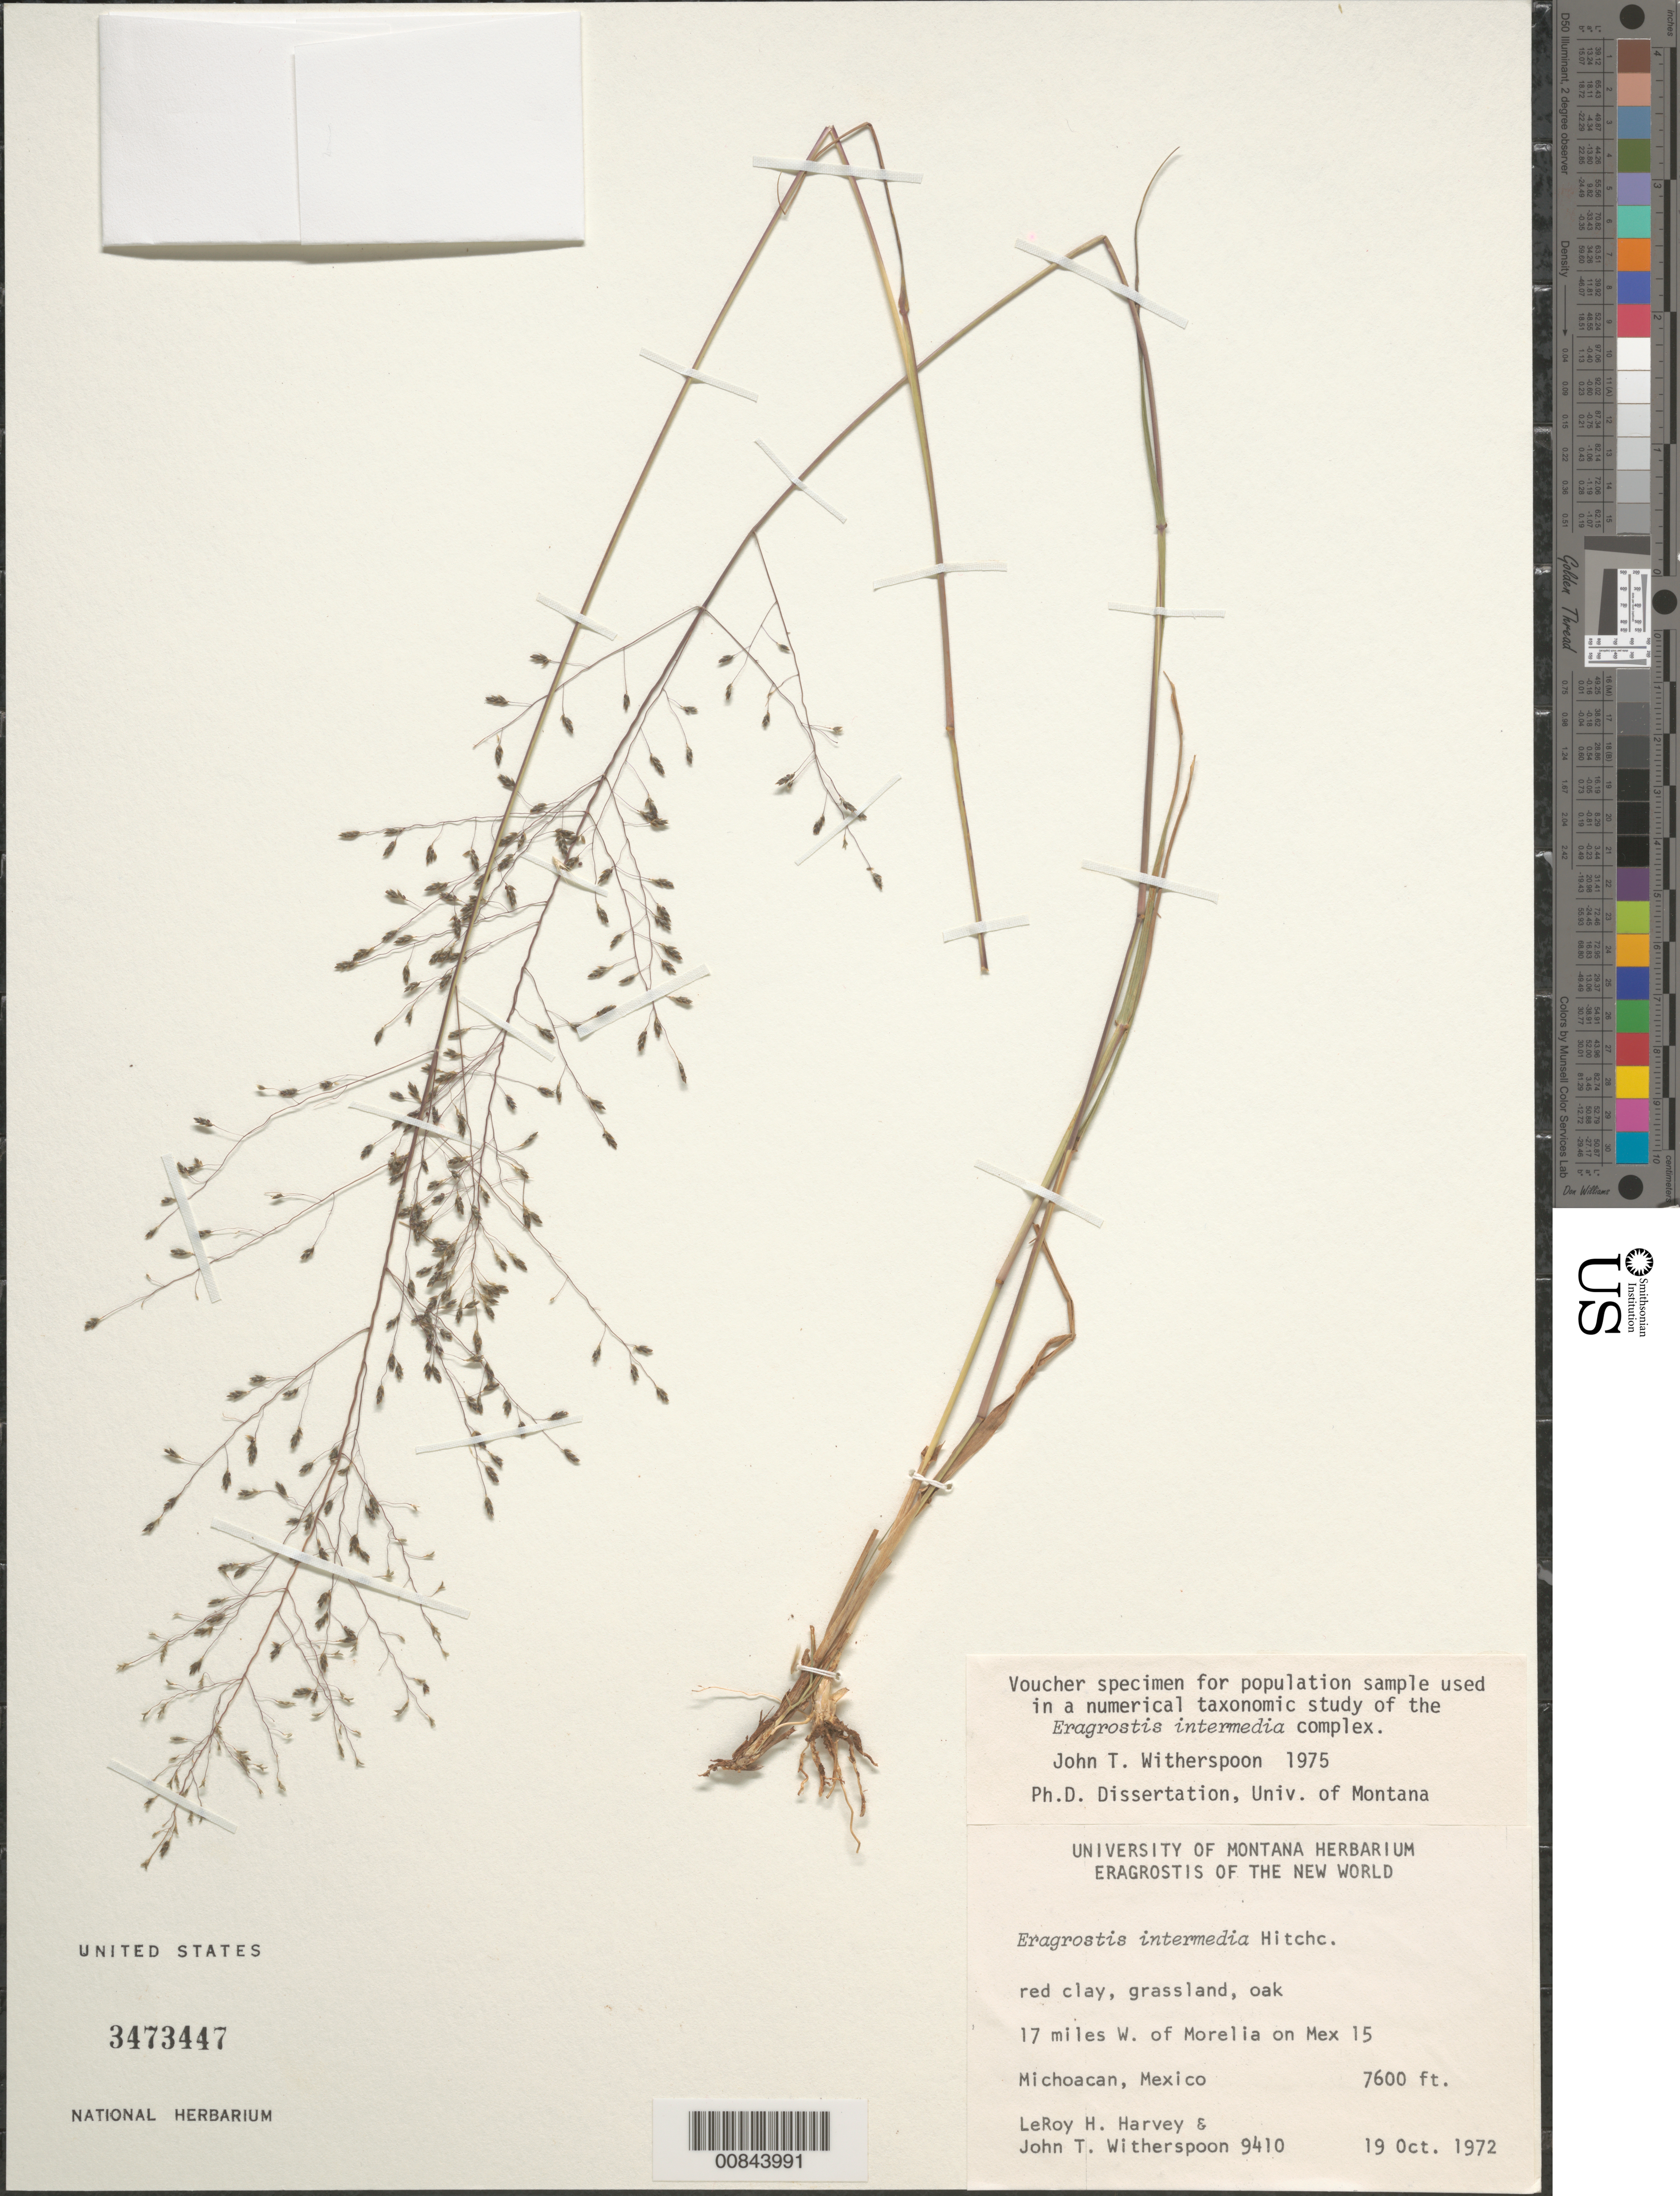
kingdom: Plantae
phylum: Tracheophyta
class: Liliopsida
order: Poales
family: Poaceae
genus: Eragrostis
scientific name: Eragrostis intermedia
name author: Hitchc.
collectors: L. H. Harvey & J. Witherspoon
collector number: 9410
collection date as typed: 19 Oct 1972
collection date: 1972-10-19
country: Mexico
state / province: Michoacán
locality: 17 mi W of Morelia on Mex 15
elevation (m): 2316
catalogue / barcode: US 3473447